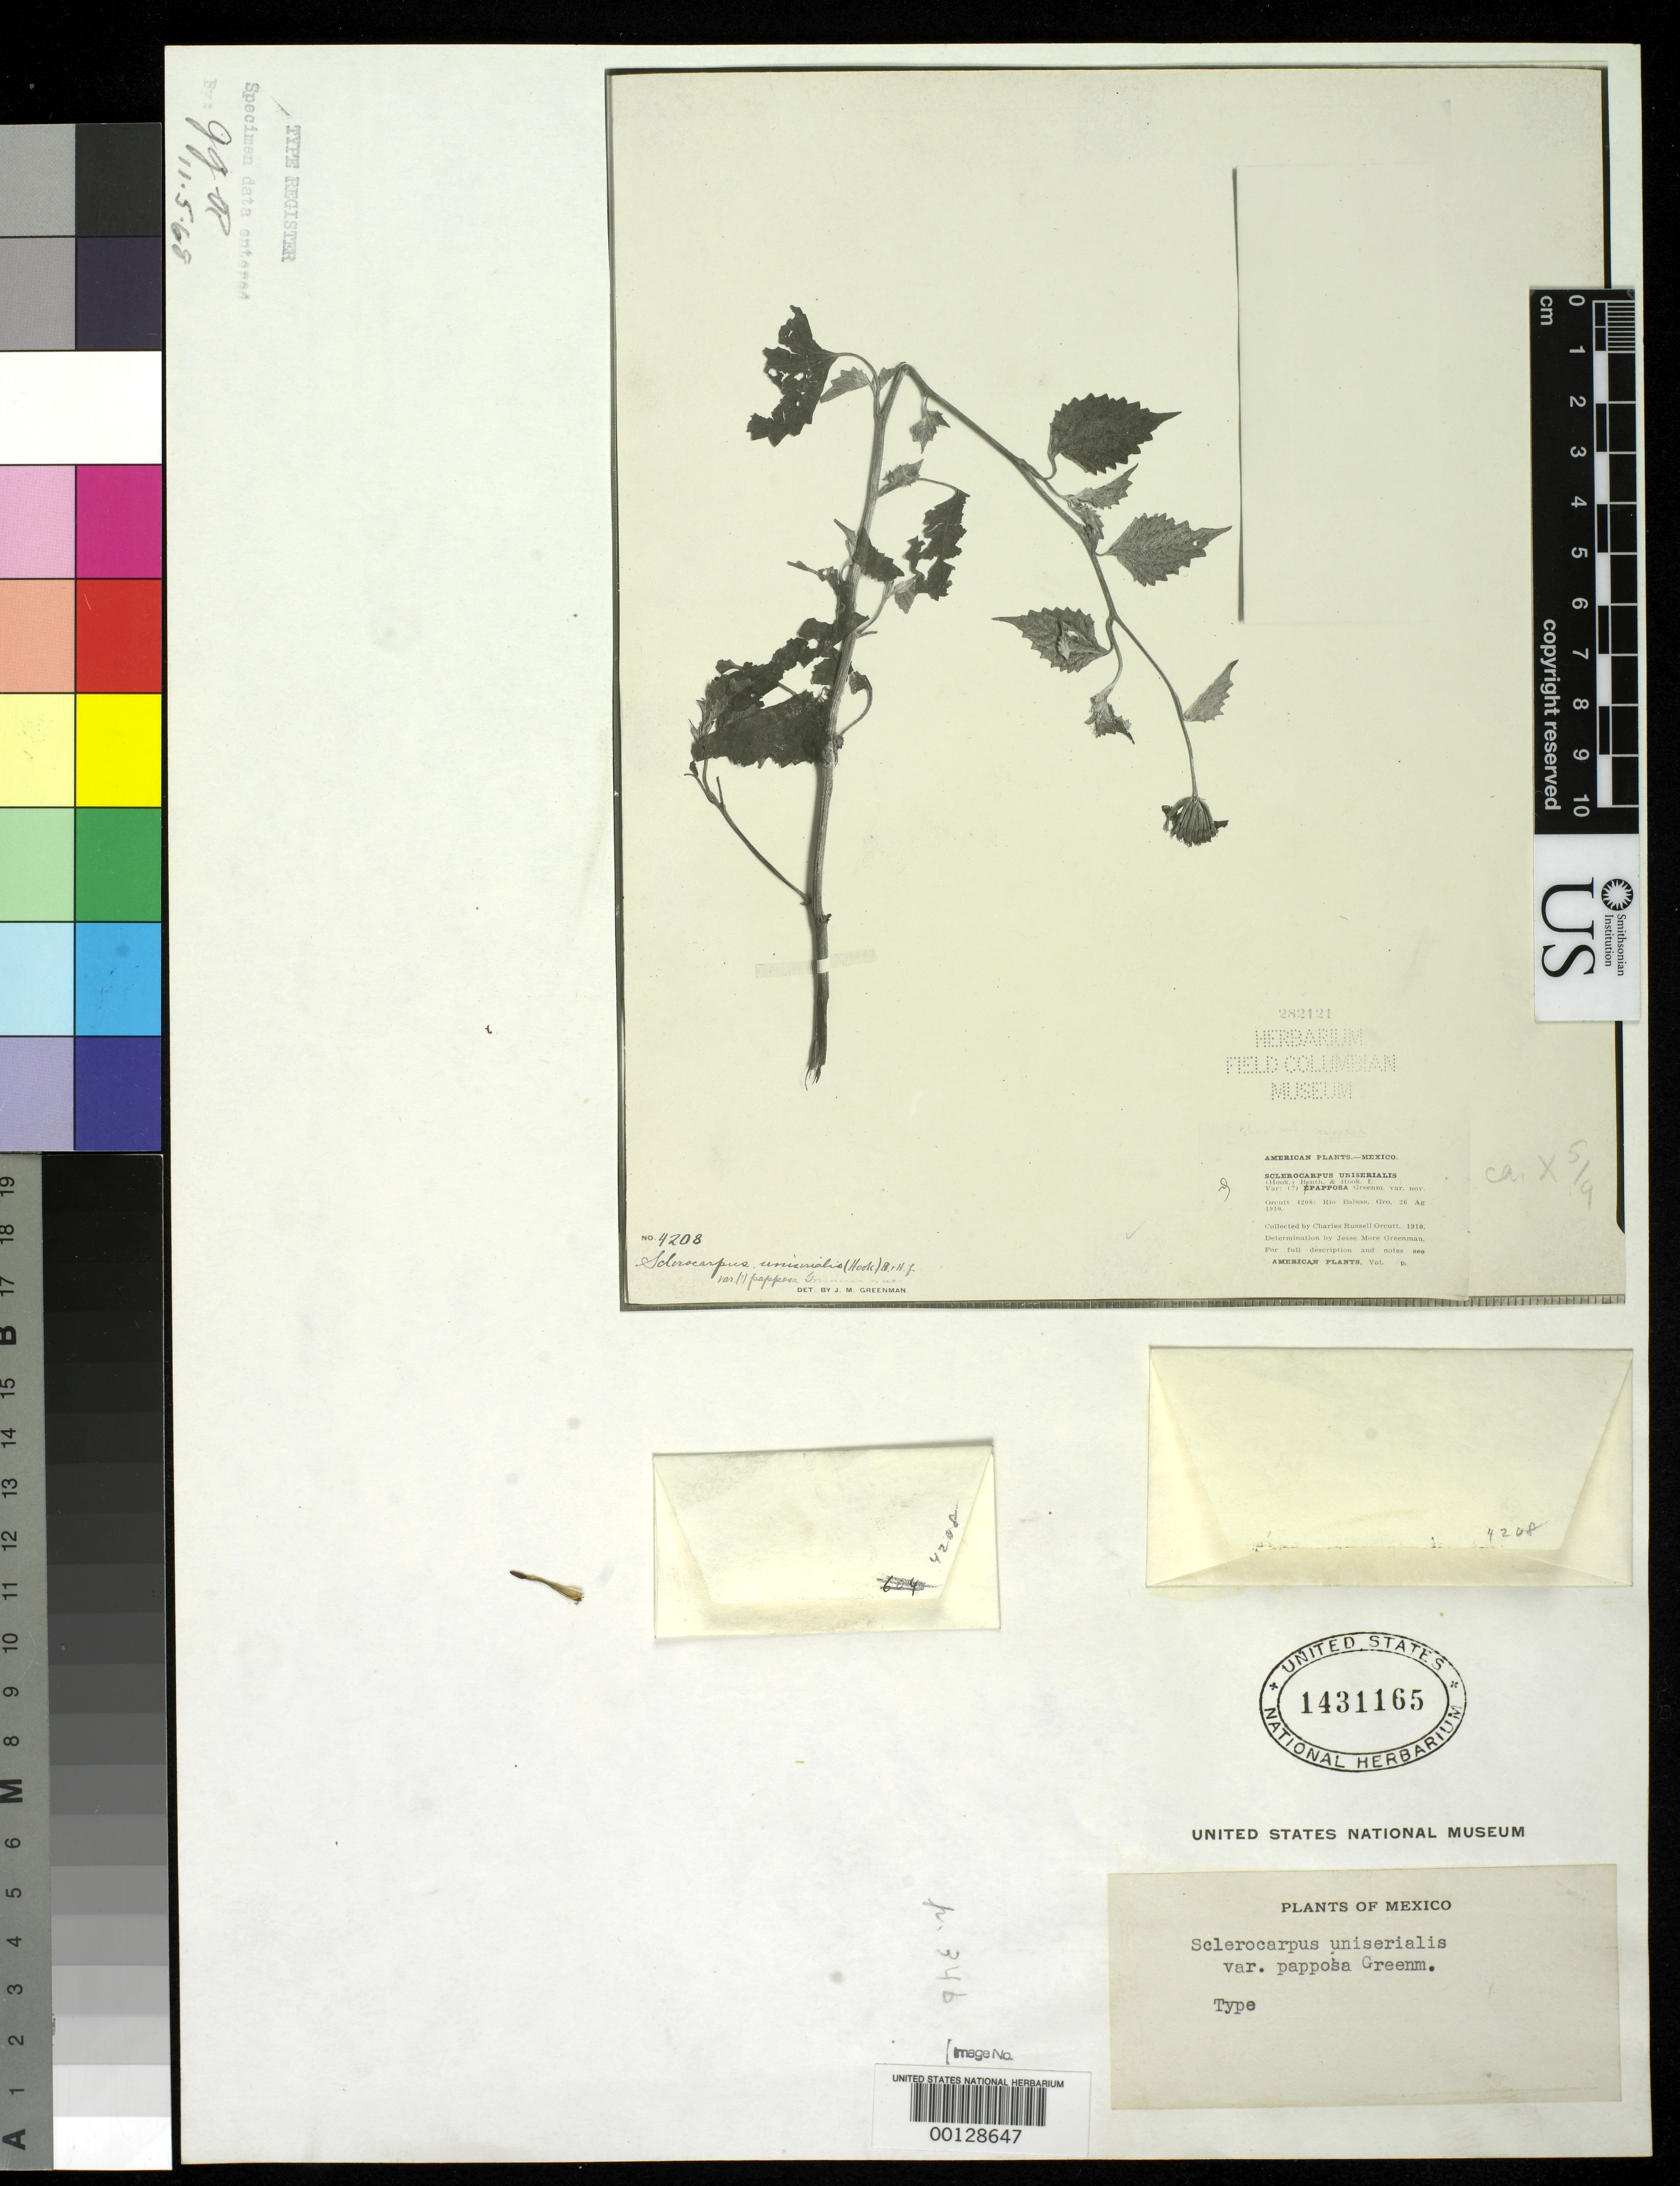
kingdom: Plantae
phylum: Tracheophyta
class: Magnoliopsida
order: Asterales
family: Asteraceae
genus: Sclerocarpus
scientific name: Sclerocarpus uniserialis var. papposus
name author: Greenm.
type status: Isotype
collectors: C. R. Orcutt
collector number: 4208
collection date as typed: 26 Aug 1910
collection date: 1910-08-26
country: Mexico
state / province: Guerrero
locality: Rio Balsas.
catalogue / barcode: US 1431165